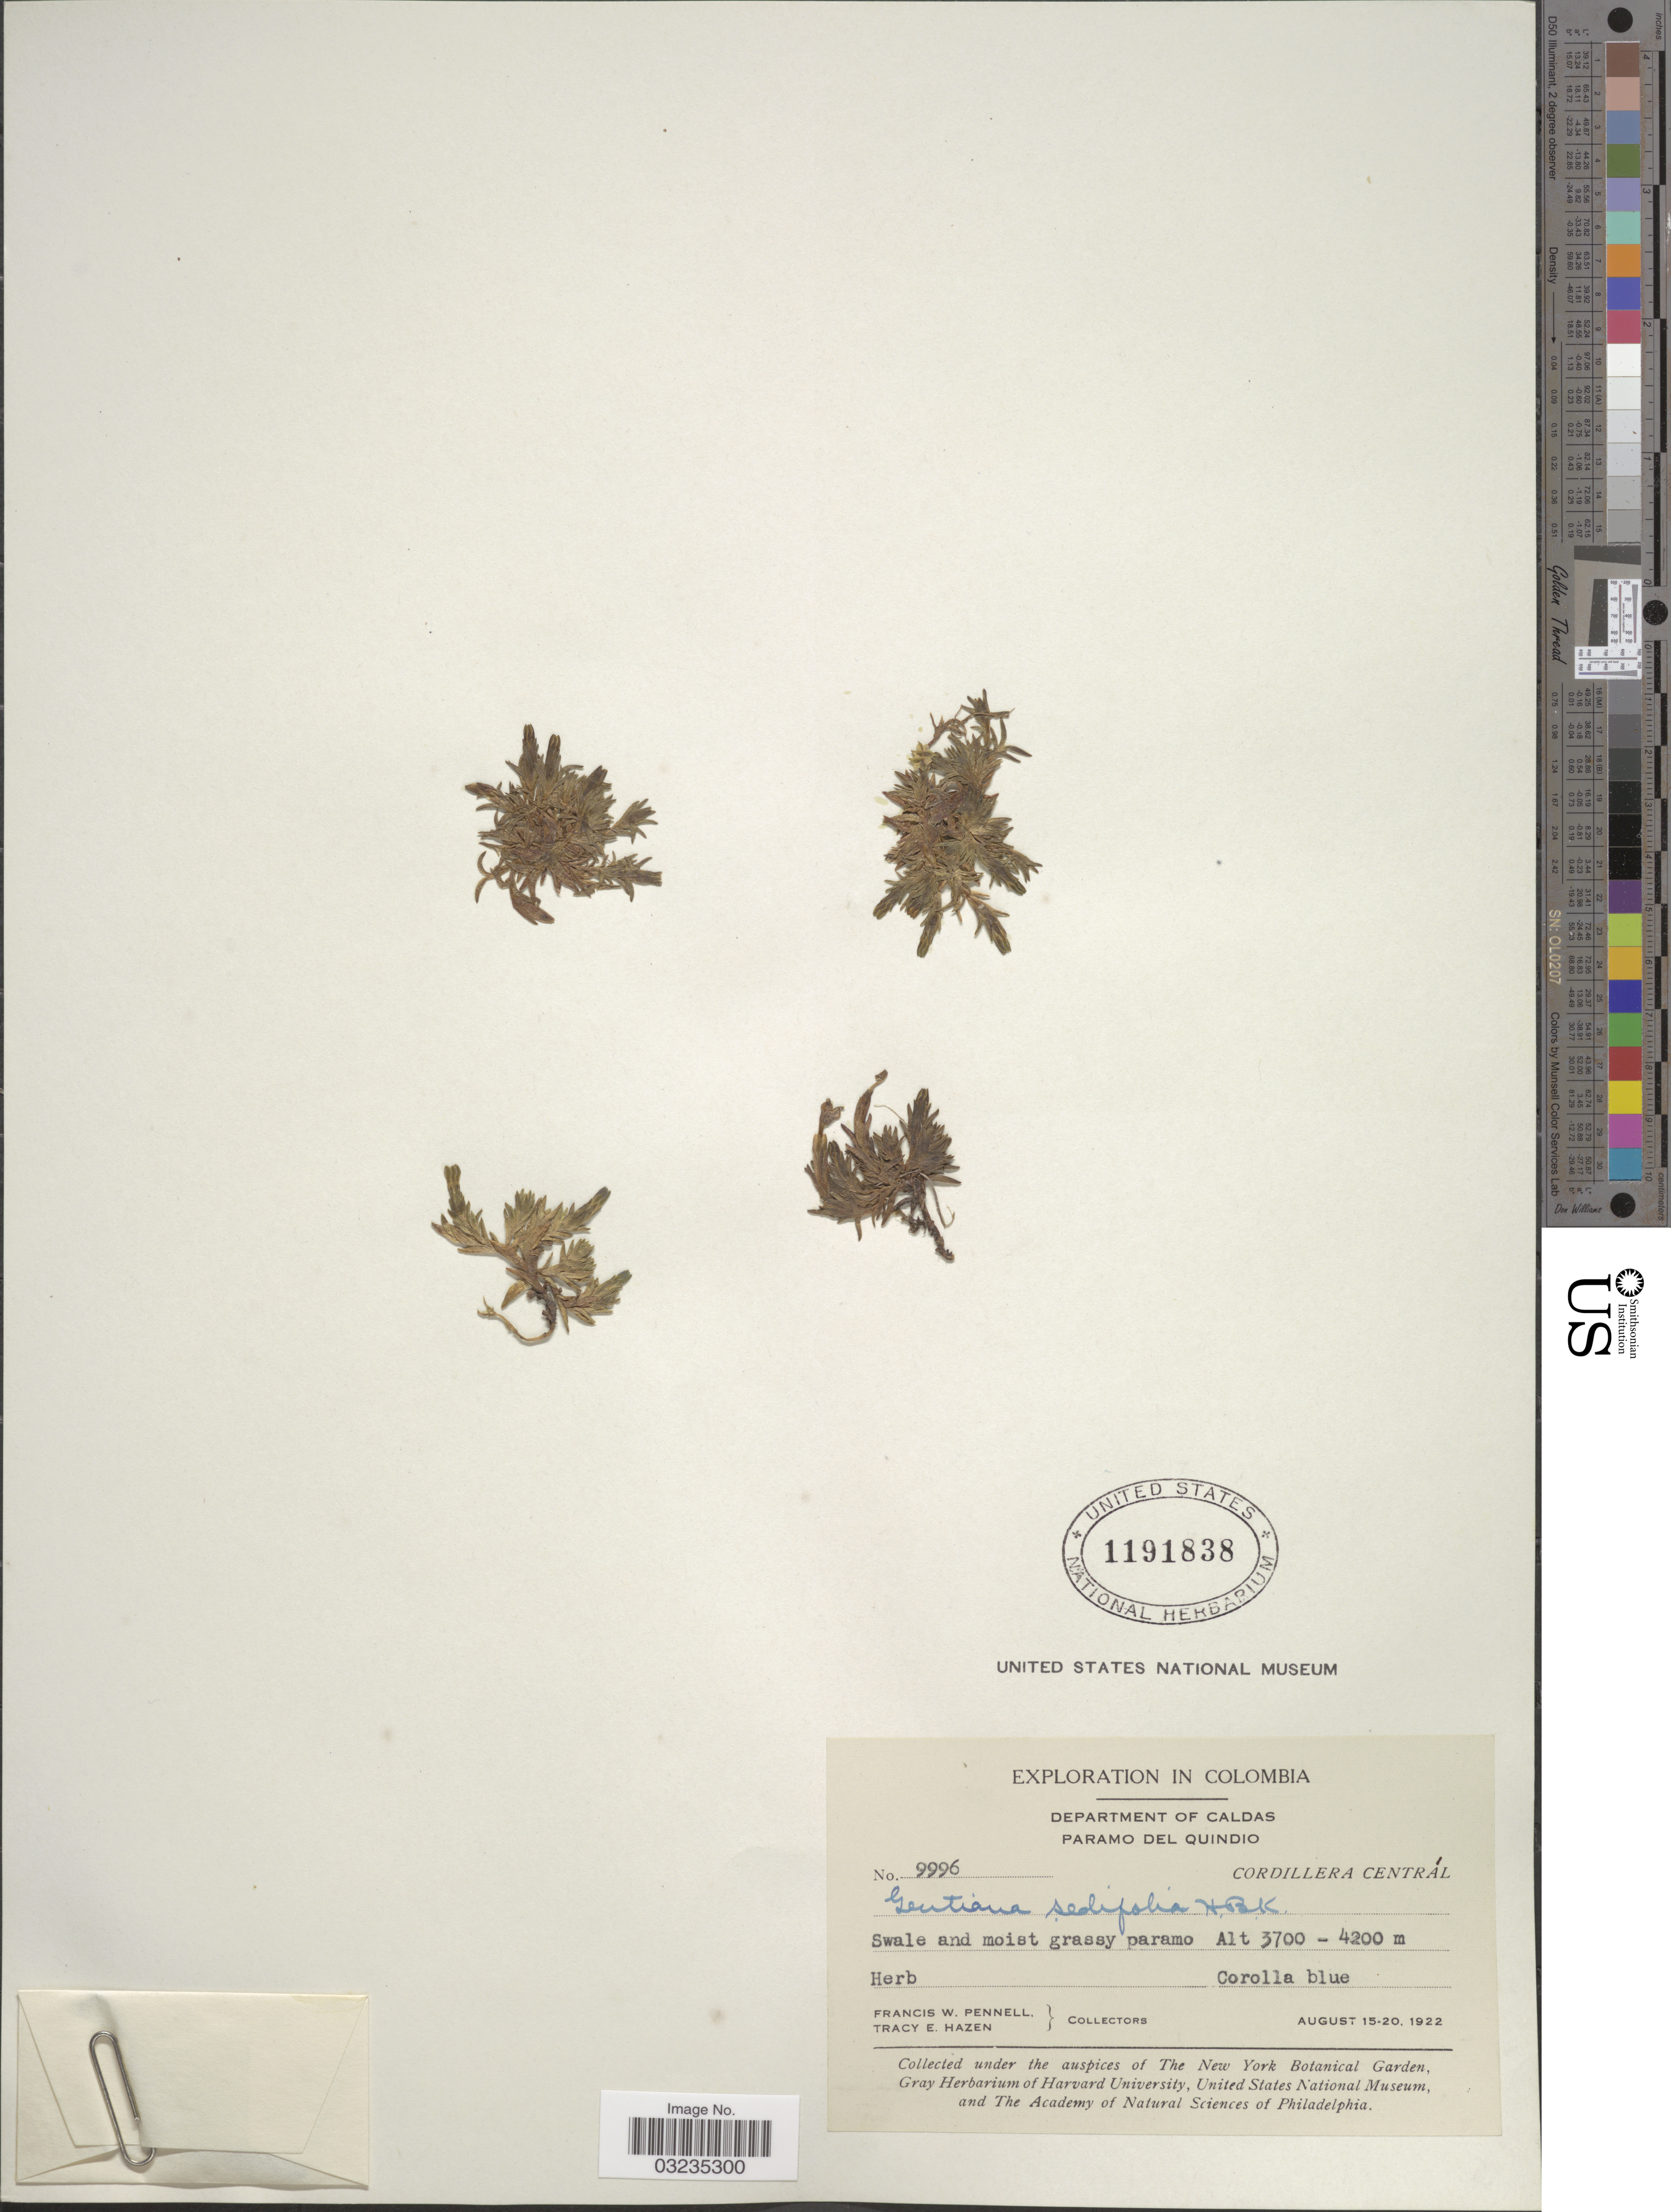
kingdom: Plantae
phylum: Tracheophyta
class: Magnoliopsida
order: Gentianales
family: Gentianaceae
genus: Gentiana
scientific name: Gentiana sedifolia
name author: Kunth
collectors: F. W. Pennell & T. E. Hazen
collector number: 9996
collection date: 1922-08-15/1922-08-20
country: Colombia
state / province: Caldas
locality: Department of Caldas. Paramo del Quindio. Cordillera Centrál.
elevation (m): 3700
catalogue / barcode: US 1191838